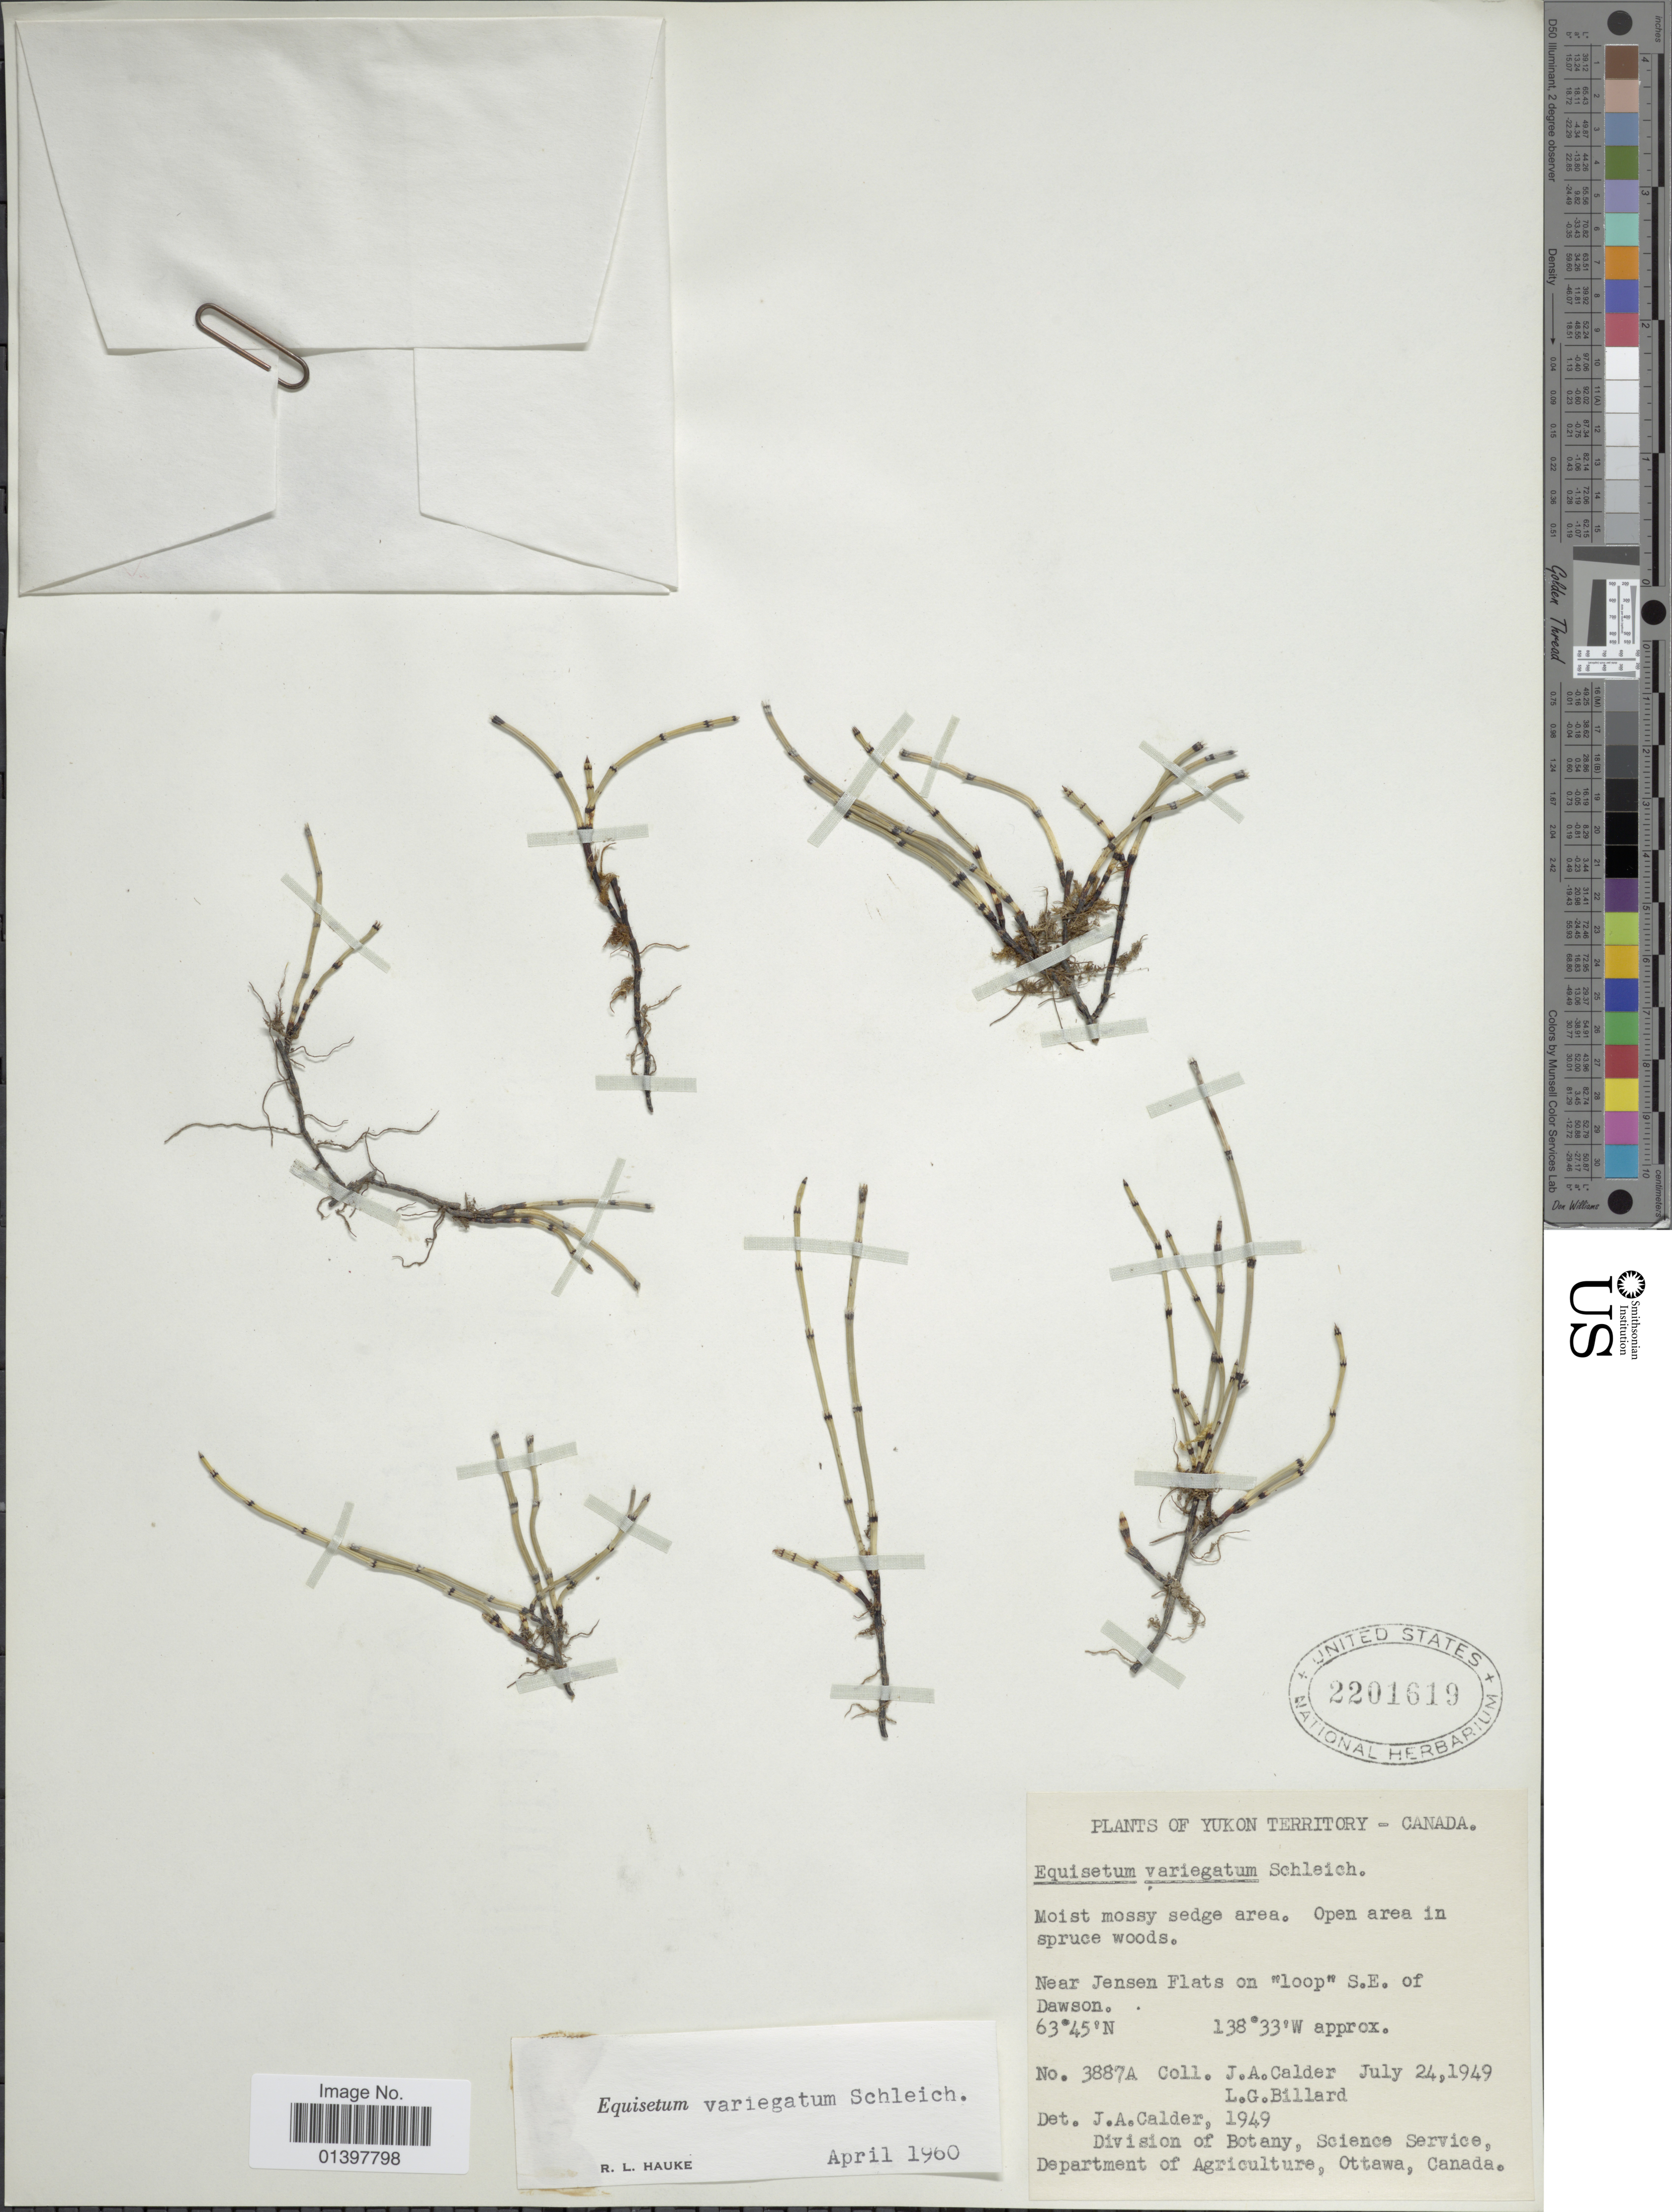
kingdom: Plantae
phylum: Tracheophyta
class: Polypodiopsida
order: Equisetales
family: Equisetaceae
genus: Equisetum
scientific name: Equisetum variegatum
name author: Schleich. ex F. Weber & D. Mohr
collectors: J. A. Calder & L. Billard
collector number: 3887A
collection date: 1949-07-24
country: Canada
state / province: Yukon Territory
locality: Moist mossy sedge area, open area in spruce woods, Near Jensen Flats on "loop"S. E. of Dawson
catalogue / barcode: US 2201619